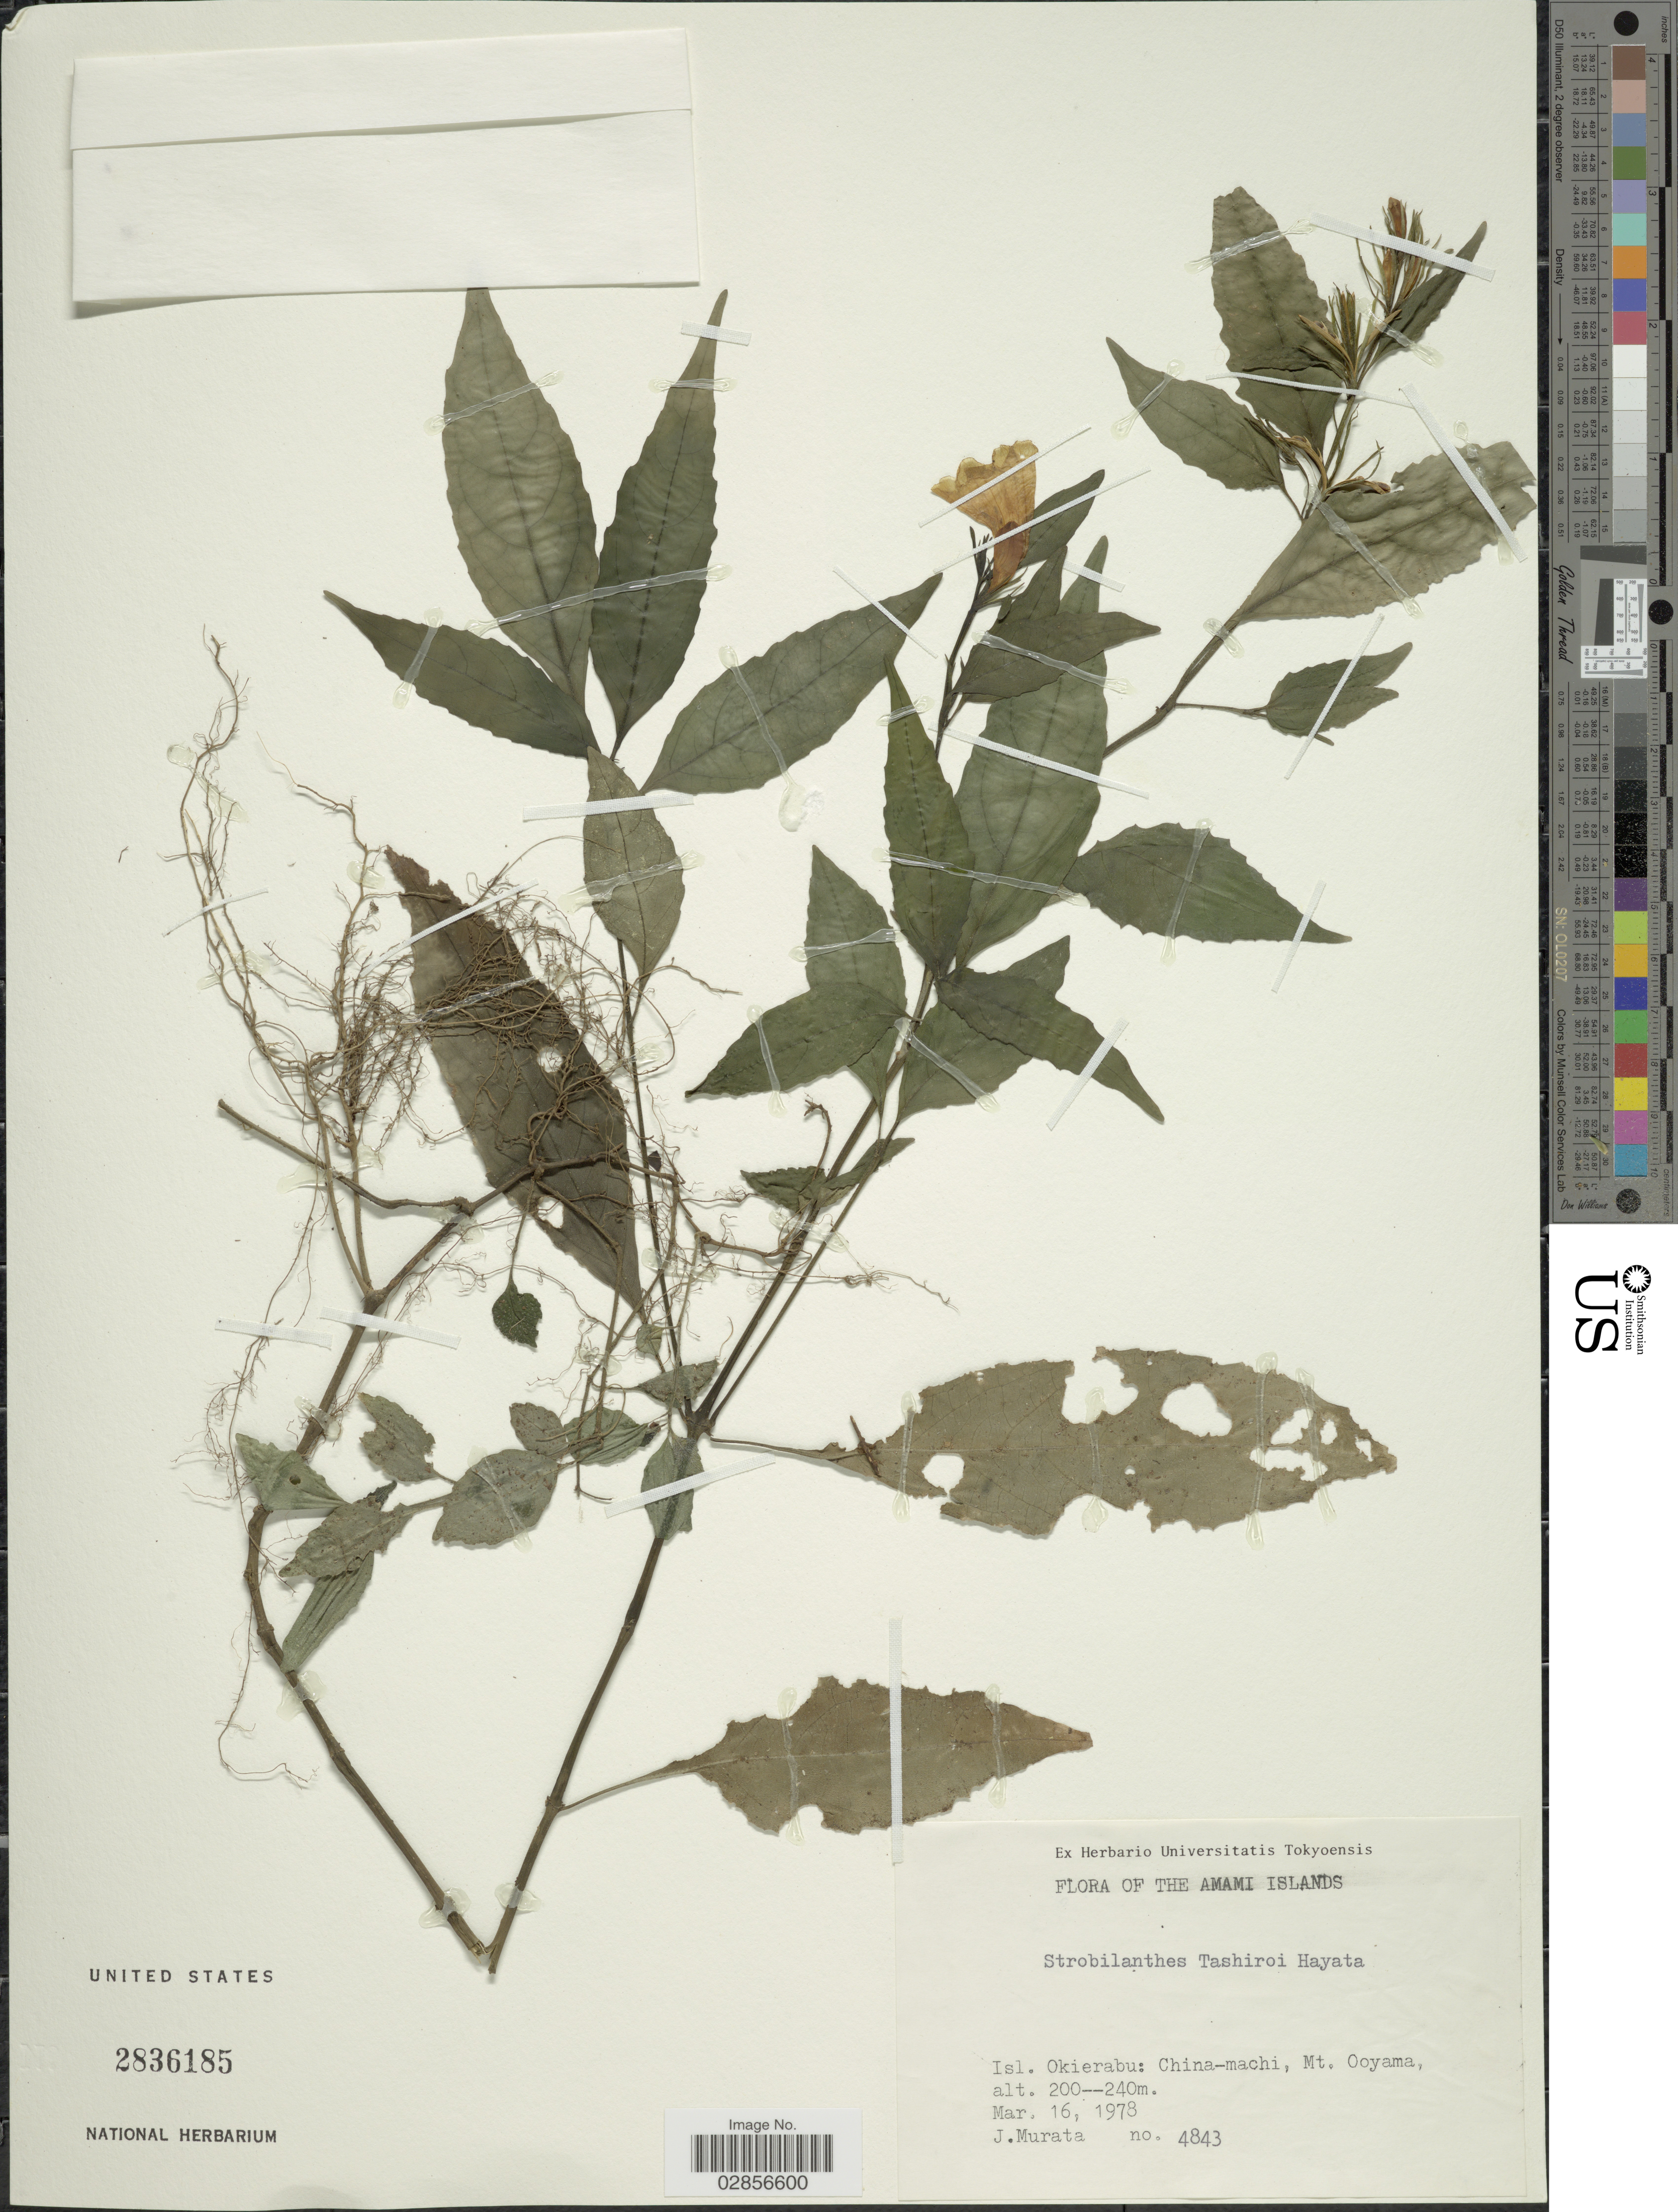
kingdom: Plantae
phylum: Tracheophyta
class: Magnoliopsida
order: Lamiales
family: Acanthaceae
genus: Strobilanthes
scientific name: Strobilanthes tashiroi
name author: Hayata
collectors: J. Murata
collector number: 4843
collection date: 1978-03-16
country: Japan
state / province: Okinawa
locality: The Amami Islands, Isl. Okierabu: China-machi, Mt. Ooyama.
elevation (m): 200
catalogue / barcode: US 2836185